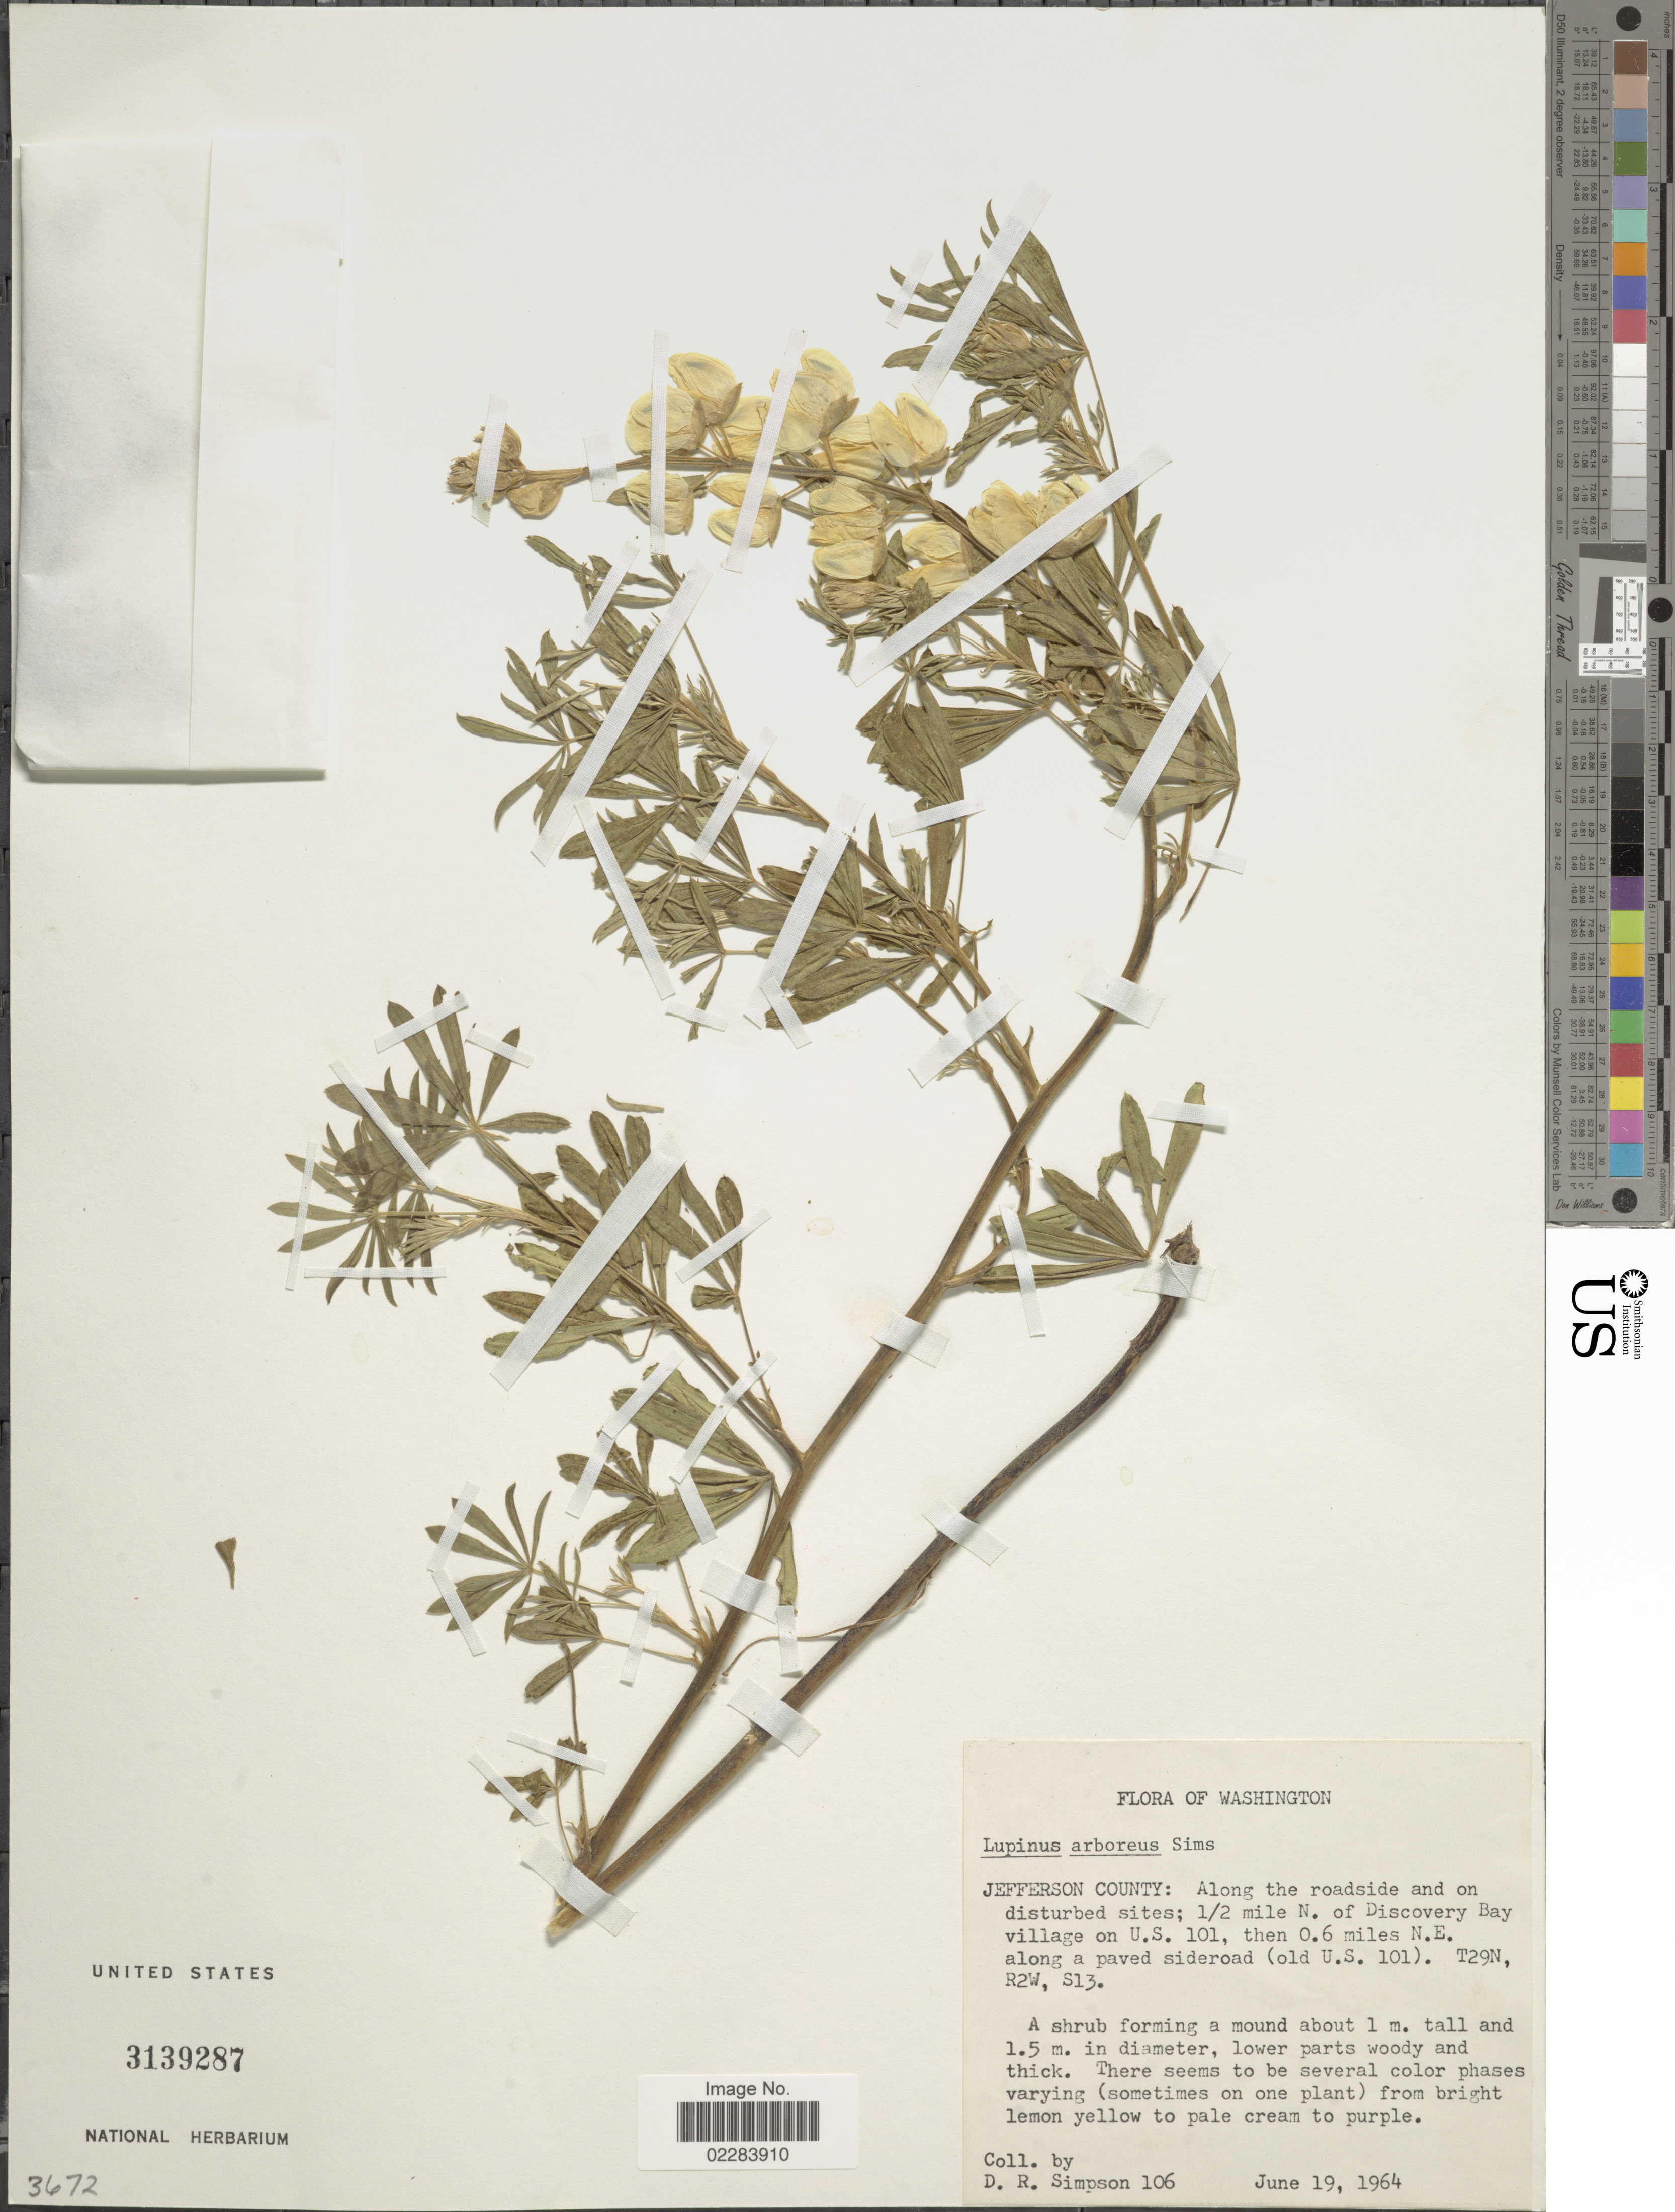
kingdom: Plantae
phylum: Tracheophyta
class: Magnoliopsida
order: Fabales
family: Fabaceae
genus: Lupinus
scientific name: Lupinus arboreus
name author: Sims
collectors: D. R. Simpson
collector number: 106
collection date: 1964-06-19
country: United States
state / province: Washington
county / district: Jefferson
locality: Jefferson County: Along the roadside and on disturbed sites; 1/2 mile N. of Discovery Bay village on U.S. 101, then 0.6 miles N.E. along a paved sideroad (old U.S. 101) T29N, R2W, S13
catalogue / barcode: US 3139287